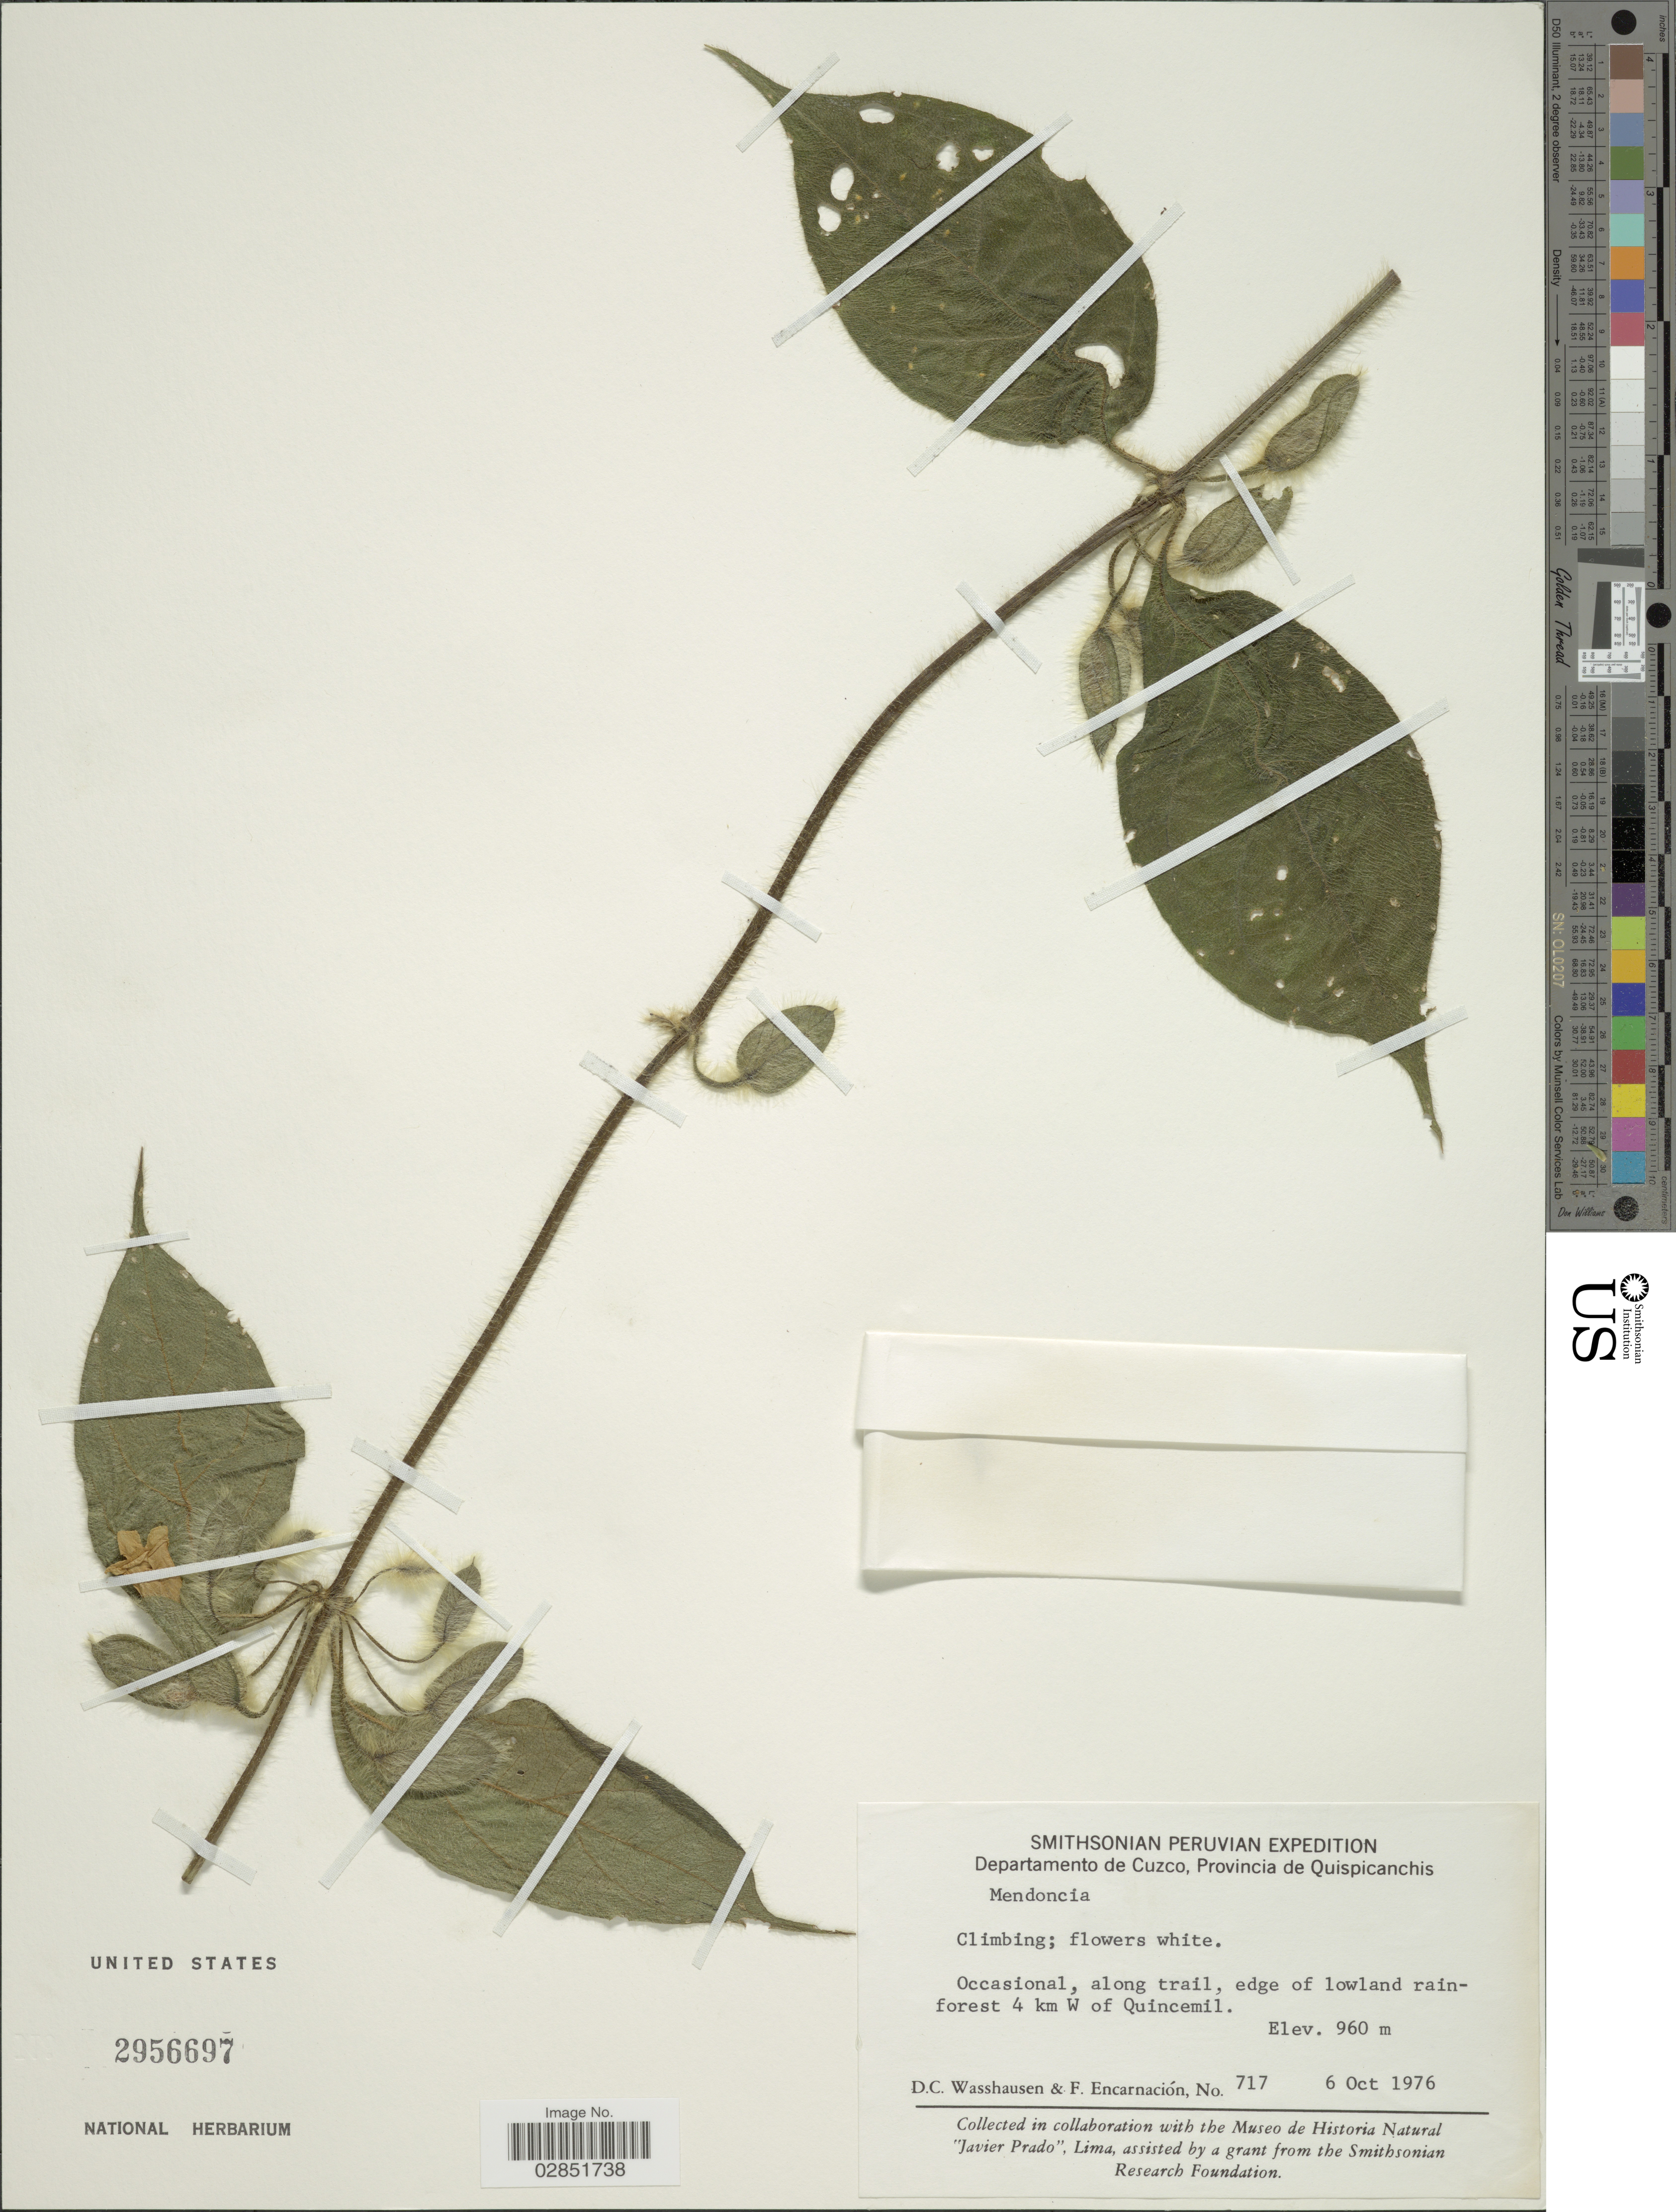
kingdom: Plantae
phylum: Tracheophyta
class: Magnoliopsida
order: Lamiales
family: Acanthaceae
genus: Mendoncia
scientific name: Mendoncia sp.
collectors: D. C. Wasshausen & F. Encarnación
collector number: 717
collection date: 1976-10-06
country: Peru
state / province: Cusco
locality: Departamento de Cuzco, Provincia de Quispicanchis. Edge of lowland rainforest 4 km W of Quincemil.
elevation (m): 960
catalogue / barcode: US 2956697